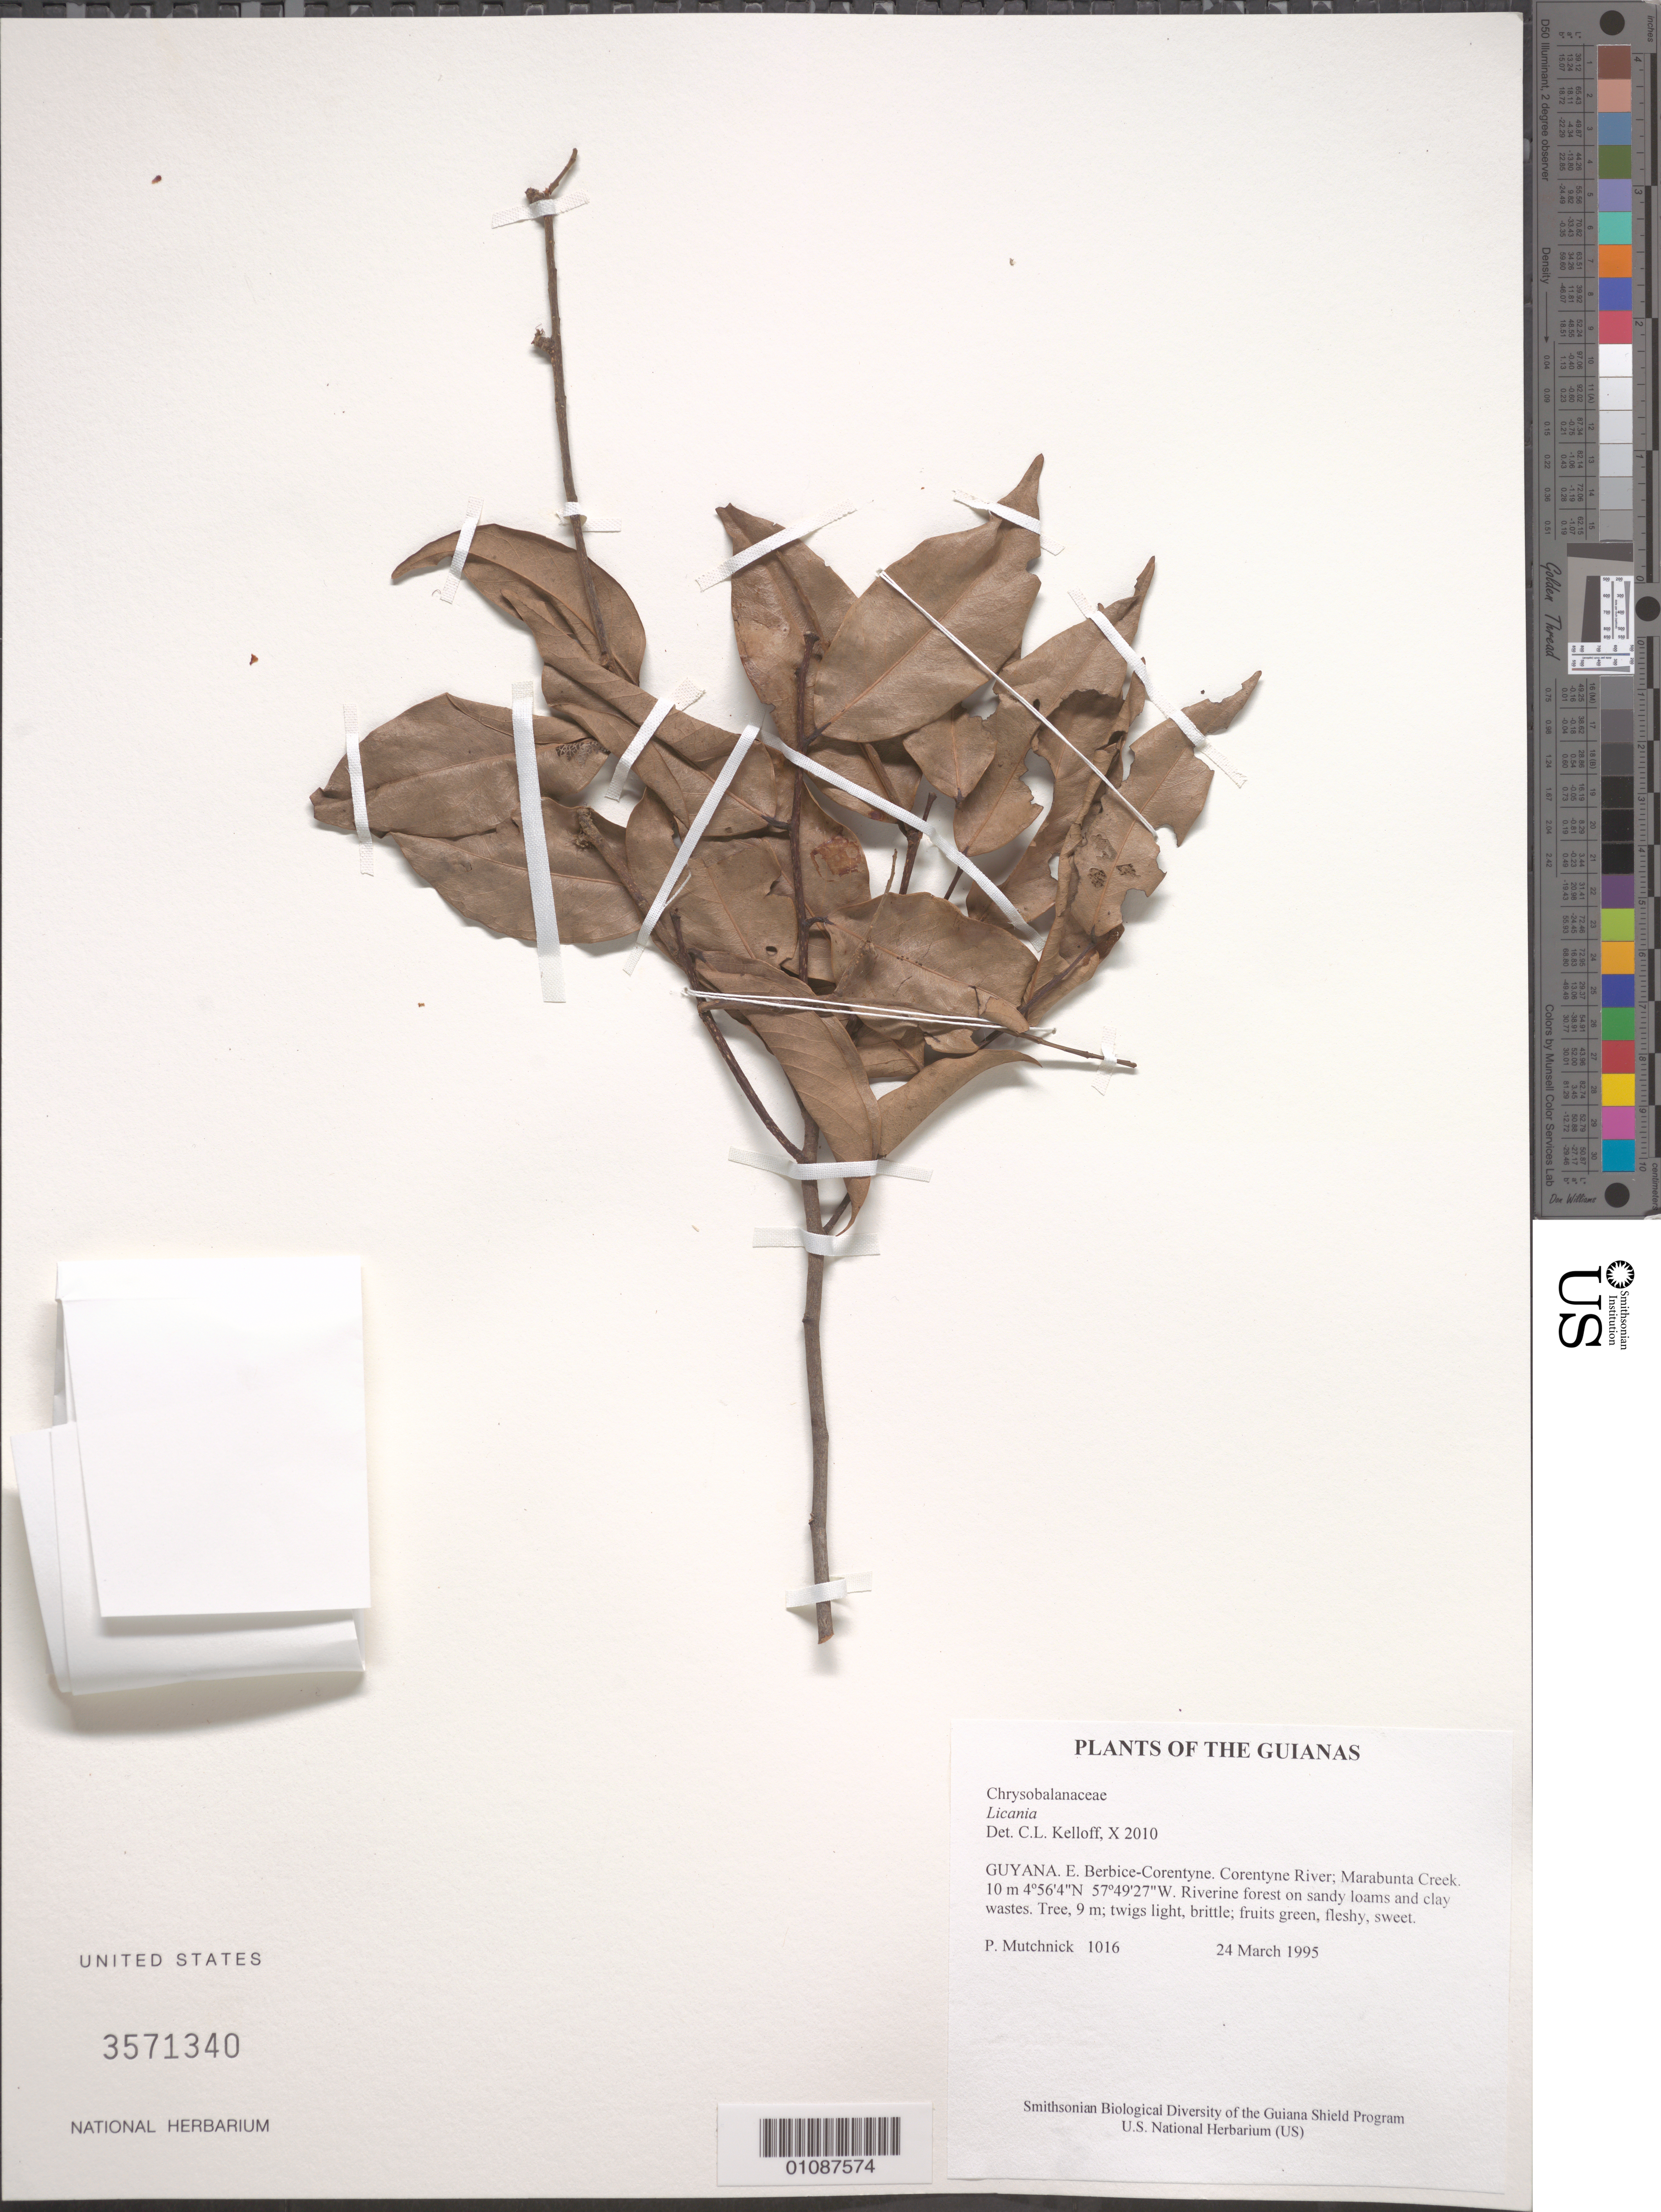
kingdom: Plantae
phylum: Tracheophyta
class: Magnoliopsida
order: Malpighiales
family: Chrysobalanaceae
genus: Licania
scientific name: Licania sp.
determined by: Kelloff, Carol L., (US), Smithsonian Institution - National Museum of Natural History (UNITED STATES)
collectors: P. Mutchnick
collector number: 1016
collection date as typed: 24 March 1995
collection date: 1995-03-24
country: Guyana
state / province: E. Berbice-Corentyne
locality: Corentyne River; Marabunta Creek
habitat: Riverine forest on sandy loams and clay wastes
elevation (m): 10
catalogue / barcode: US 3571340